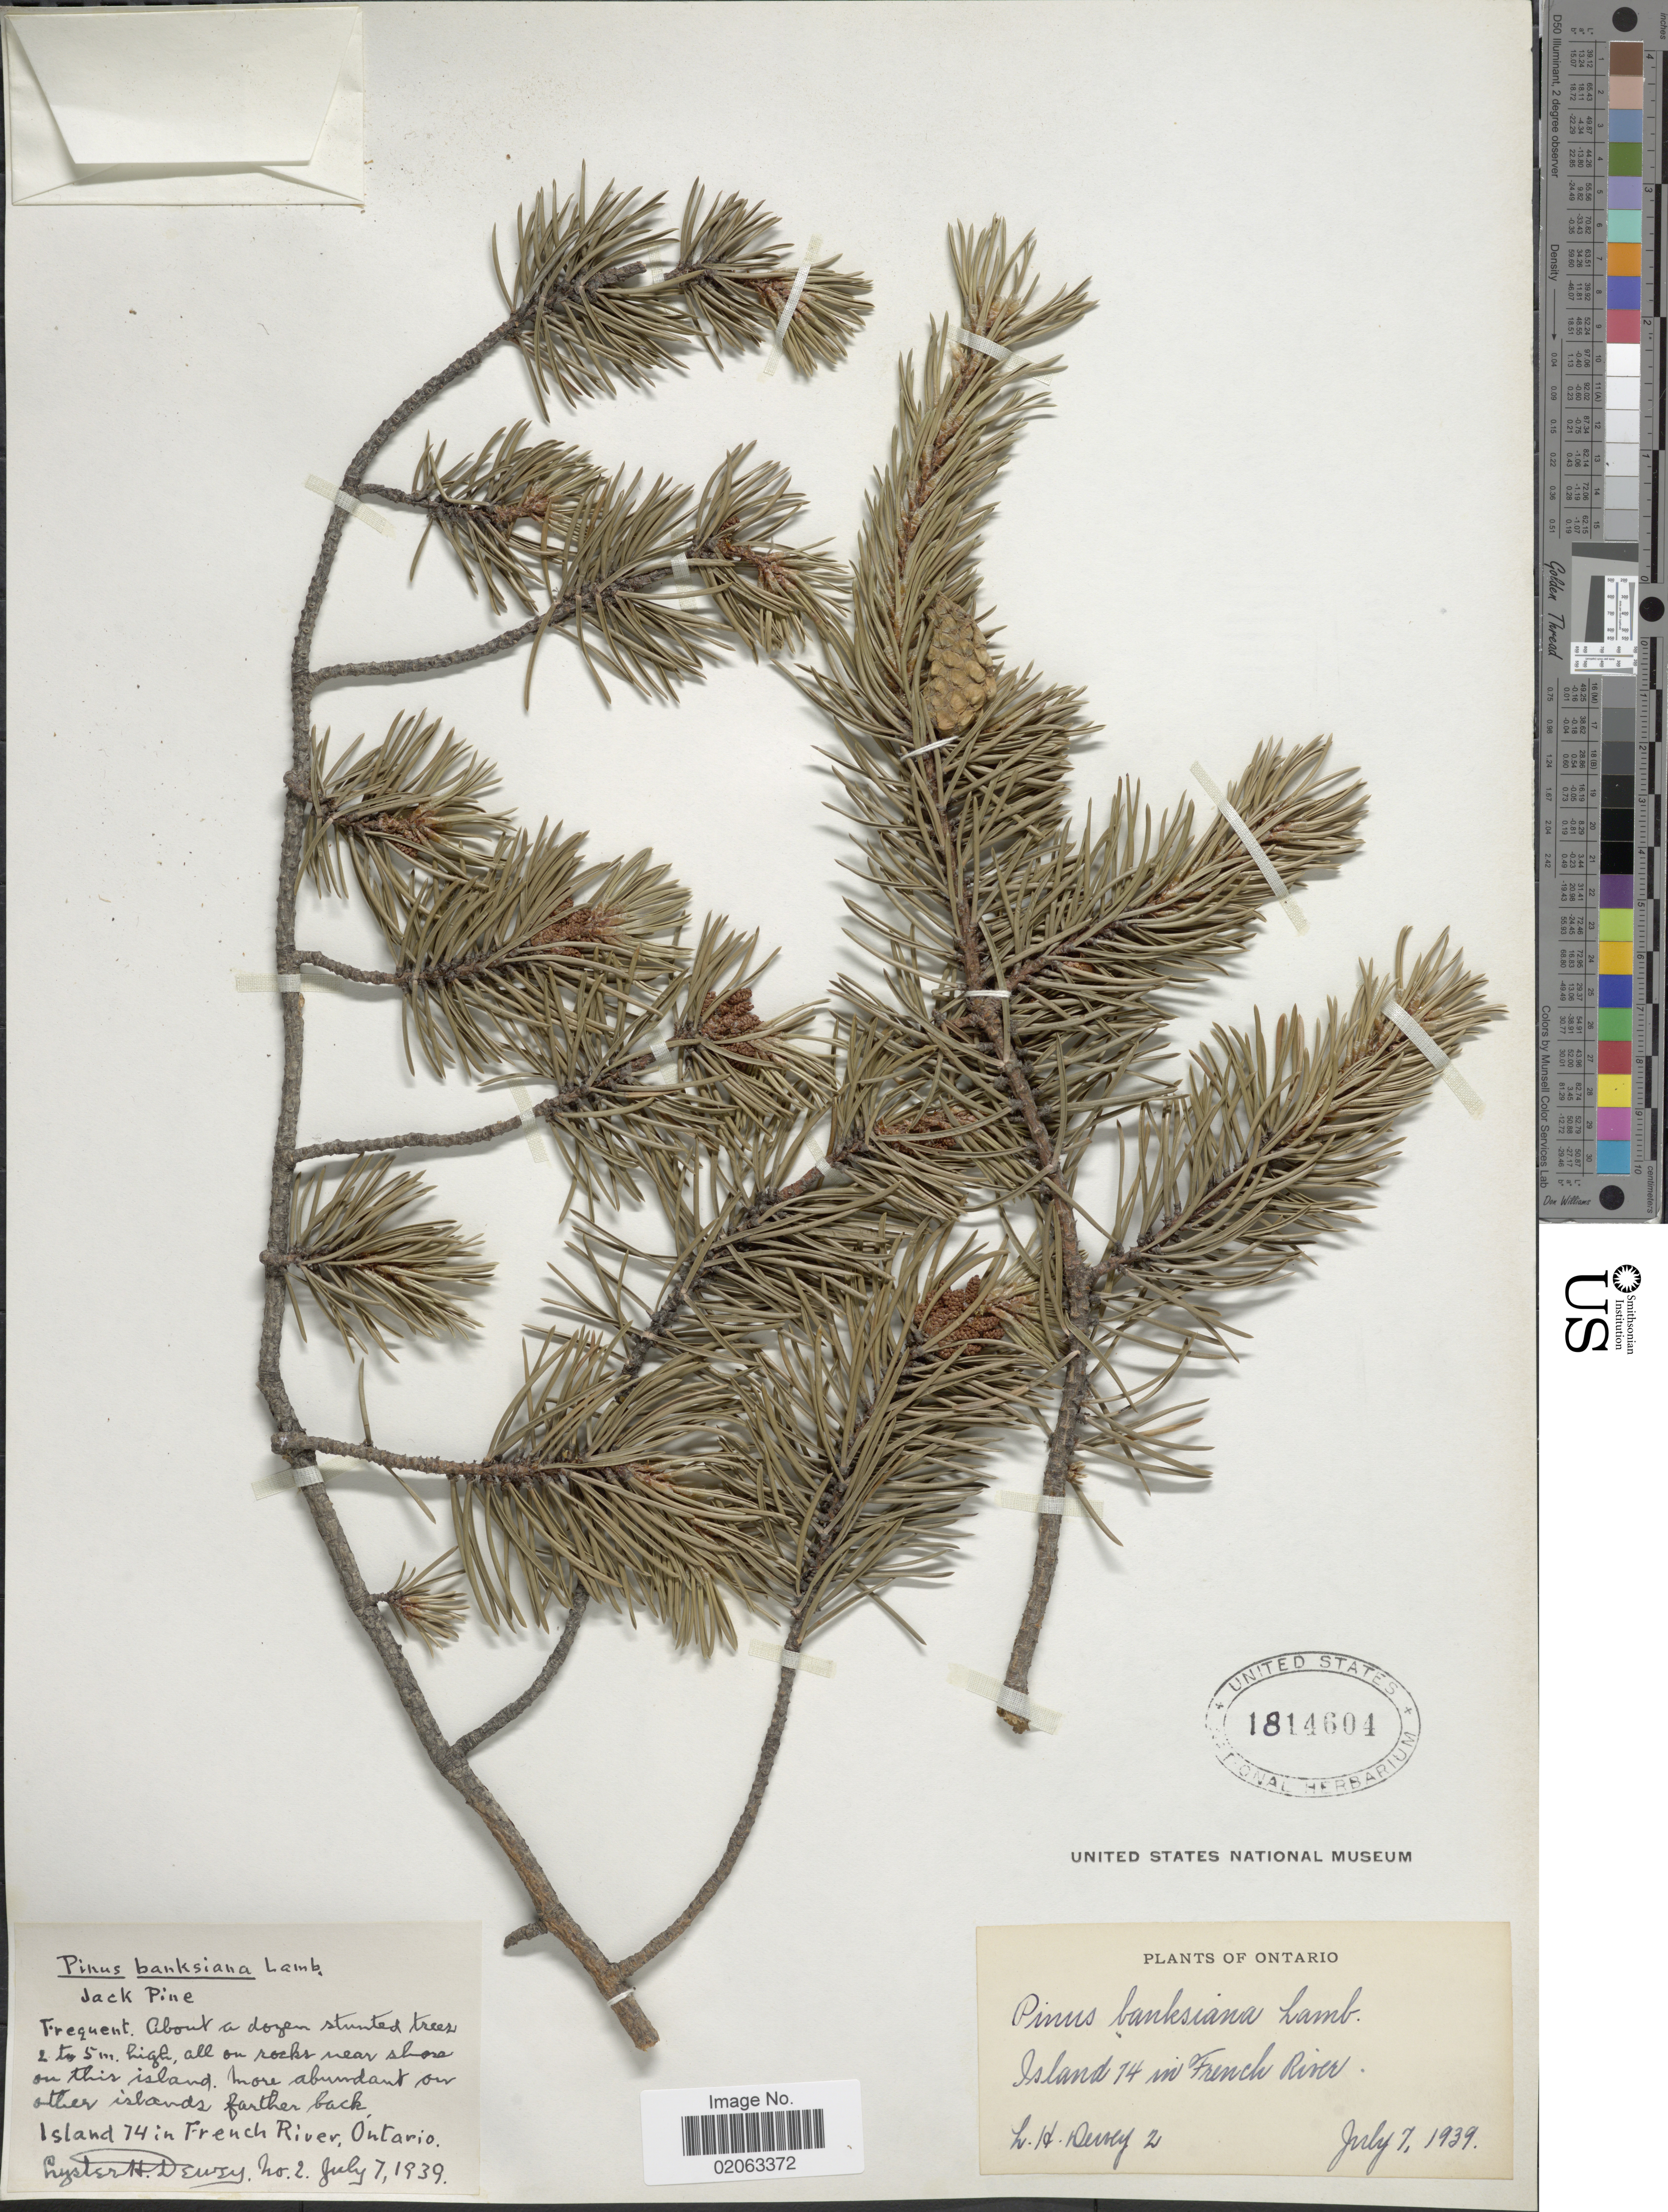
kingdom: Plantae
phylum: Tracheophyta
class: Pinopsida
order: Pinales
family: Pinaceae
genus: Pinus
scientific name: Pinus banksiana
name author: Lamb.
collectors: L. H. Dewey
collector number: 2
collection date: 1939-07-07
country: Canada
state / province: Ontario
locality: Island 74 in French River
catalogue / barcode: US 1814604